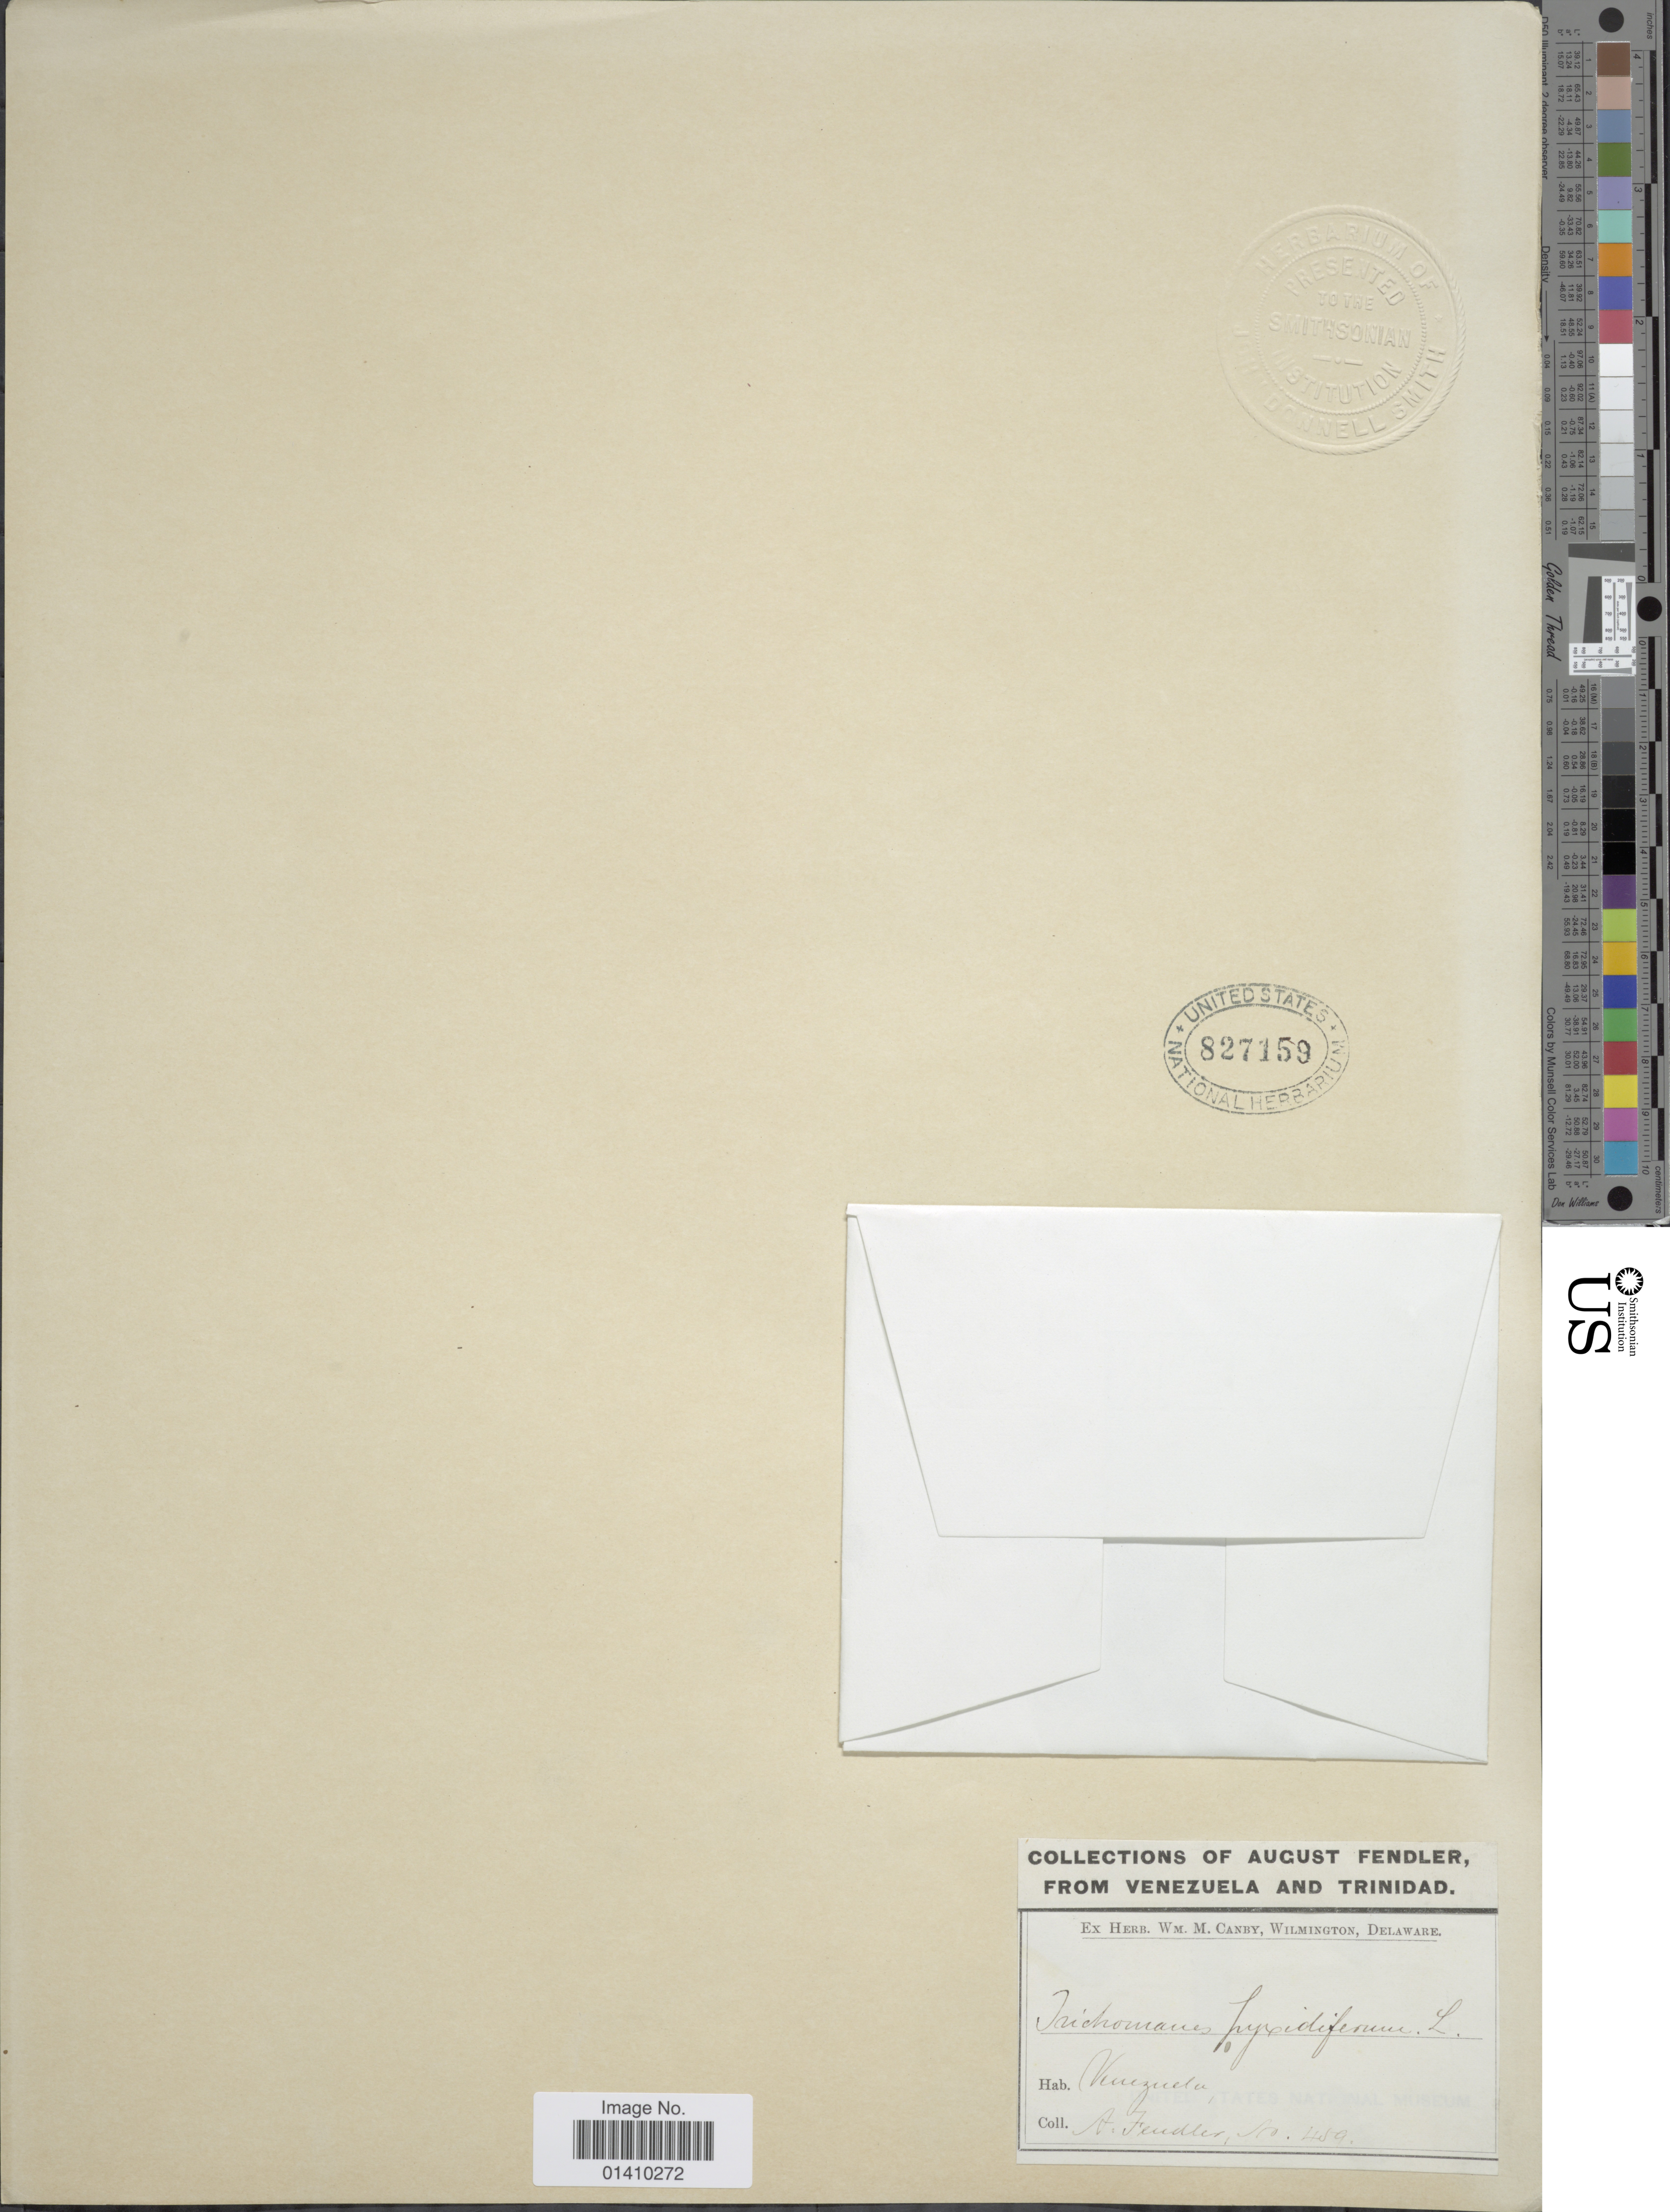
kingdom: Plantae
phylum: Tracheophyta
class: Polypodiopsida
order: Hymenophyllales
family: Hymenophyllaceae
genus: Polyphlebium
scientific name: Polyphlebium hymenophylloides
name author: (Bosch) Ebihara & Dubuisson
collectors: A. Fendler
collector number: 450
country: Venezuela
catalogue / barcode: US 827159